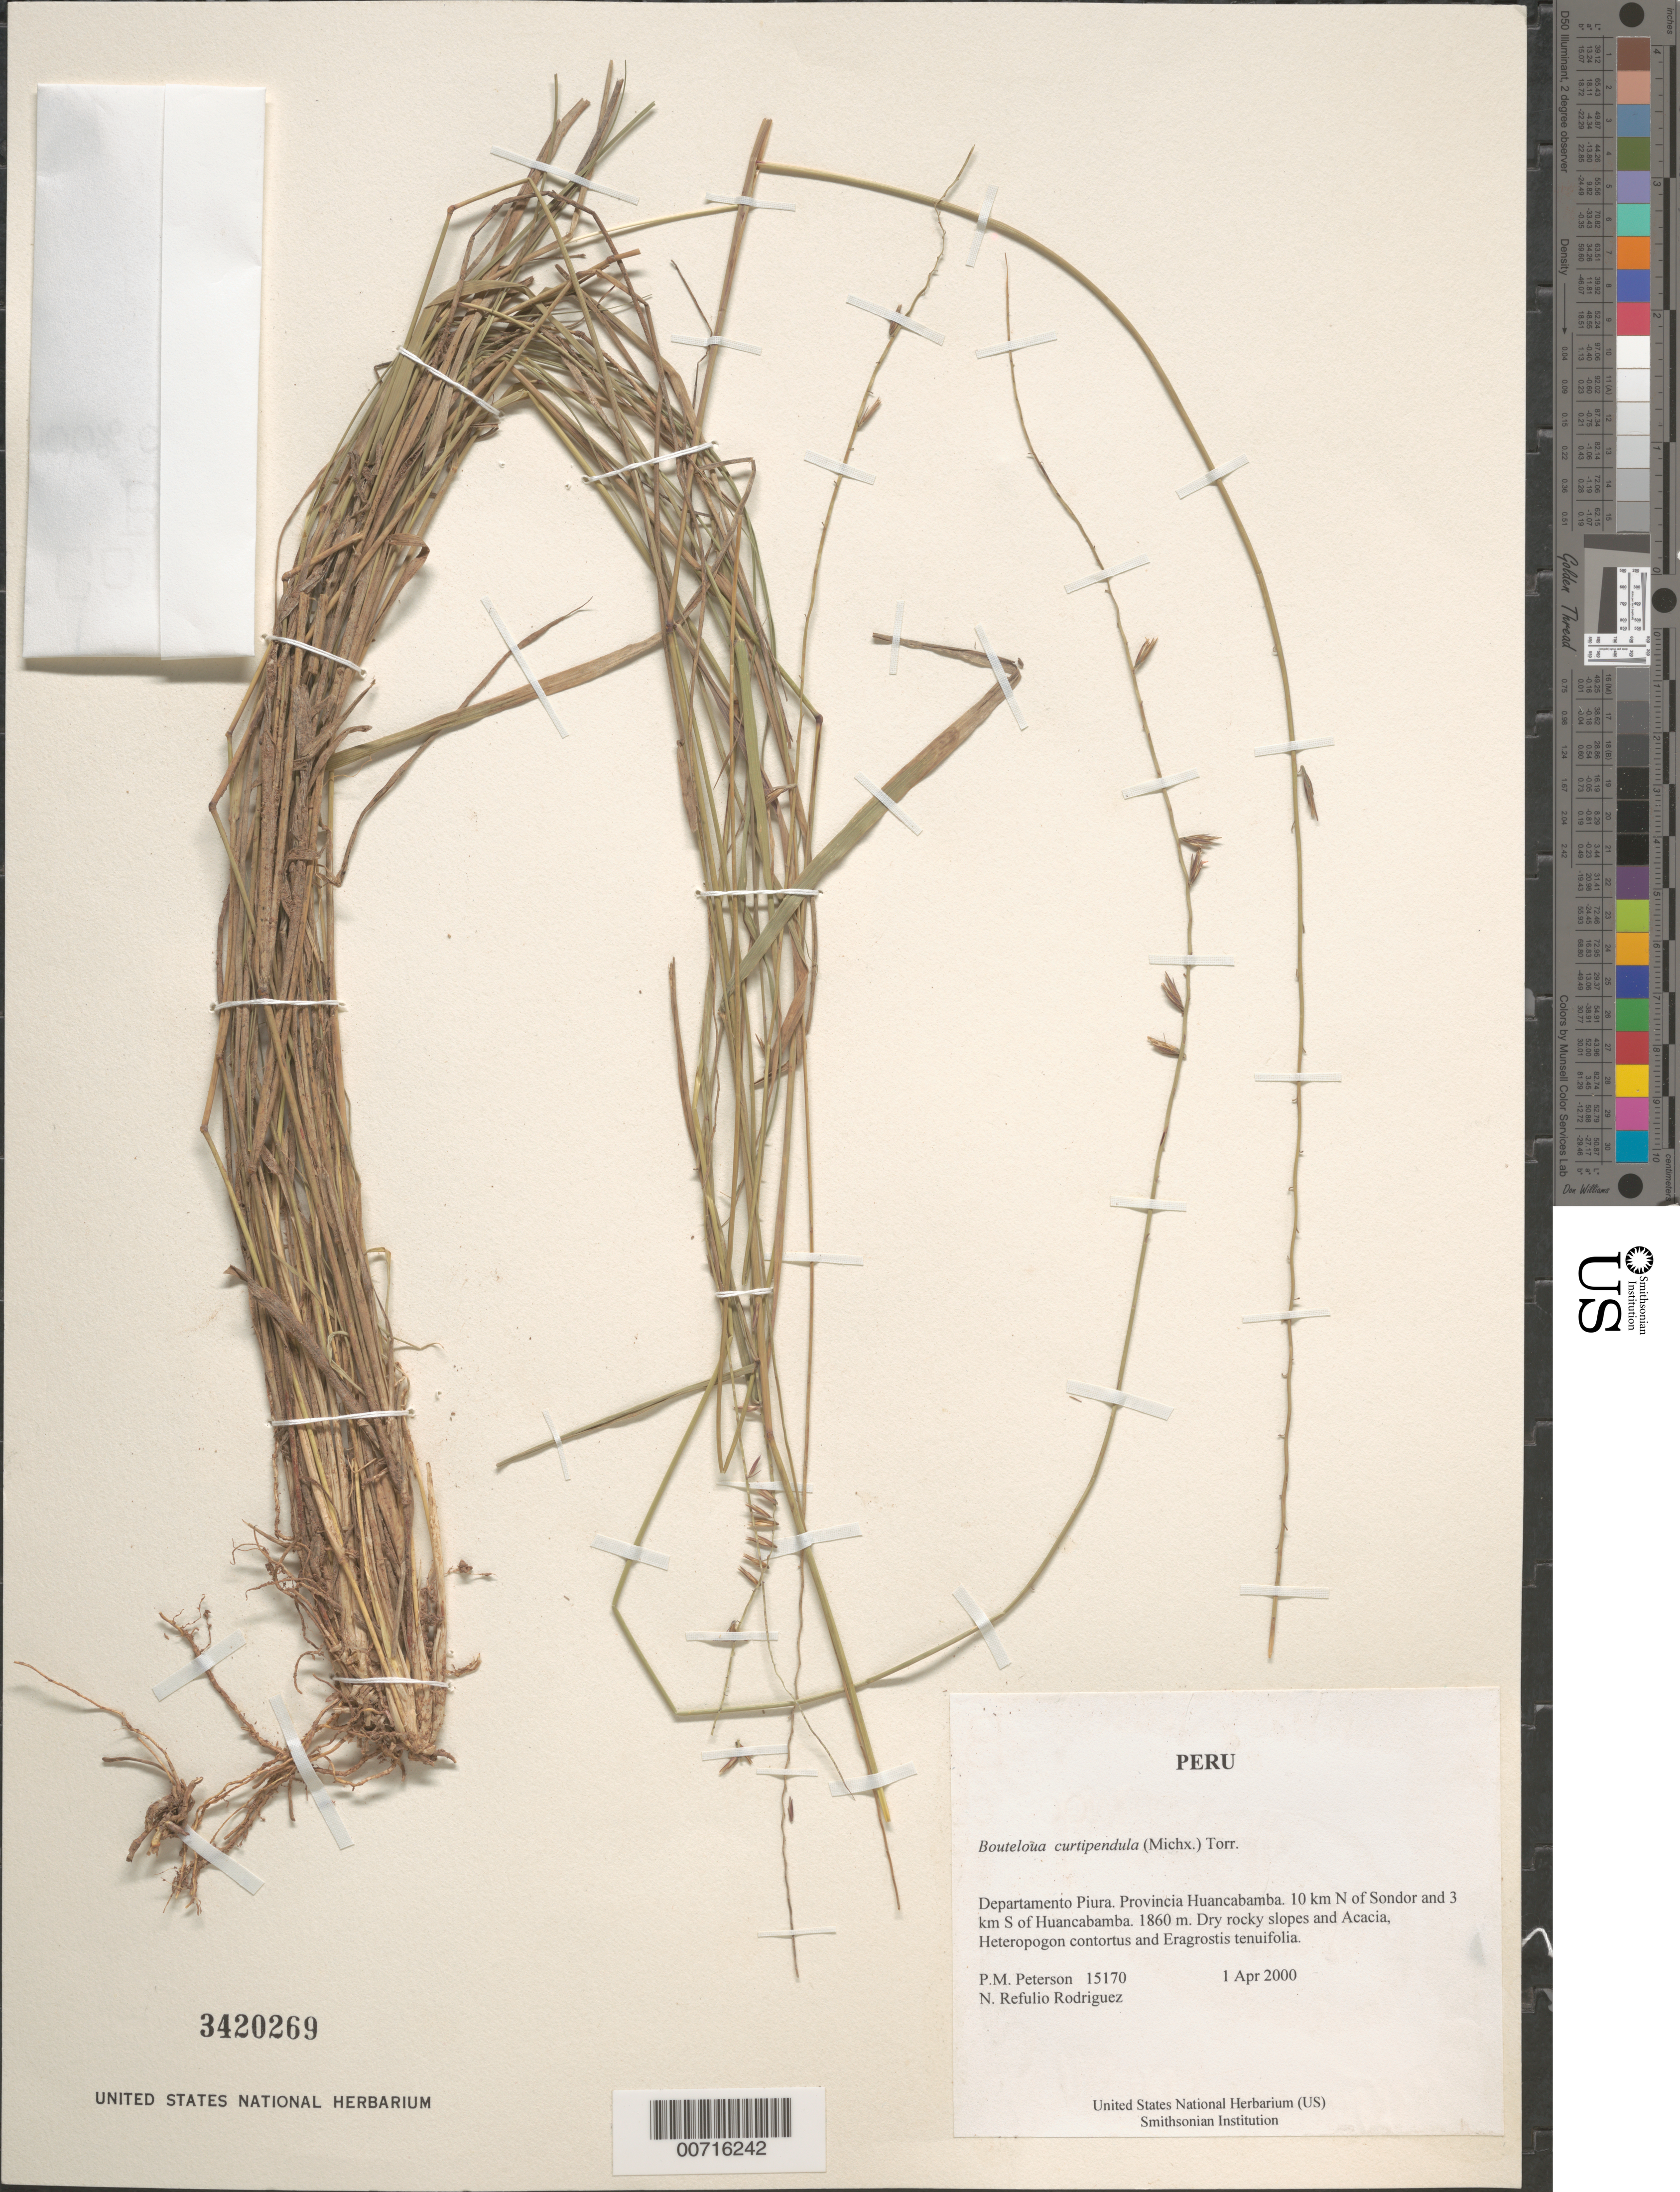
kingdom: Plantae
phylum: Tracheophyta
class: Liliopsida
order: Poales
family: Poaceae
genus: Bouteloua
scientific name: Bouteloua curtipendula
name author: (Michx.) Torr.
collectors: P. M. Peterson & N. Refulio-Rodríguez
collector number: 15170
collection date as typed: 01 Apr 2000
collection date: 2000-04-01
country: Peru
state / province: Piura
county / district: Huancabamba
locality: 10 km N of Sondor and 3 km S of Huancabamba.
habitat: Dry rocky slopes and Acacia, Heteropogon contortus and Eragrostis tenuifolia.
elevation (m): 1860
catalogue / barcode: US 3420269